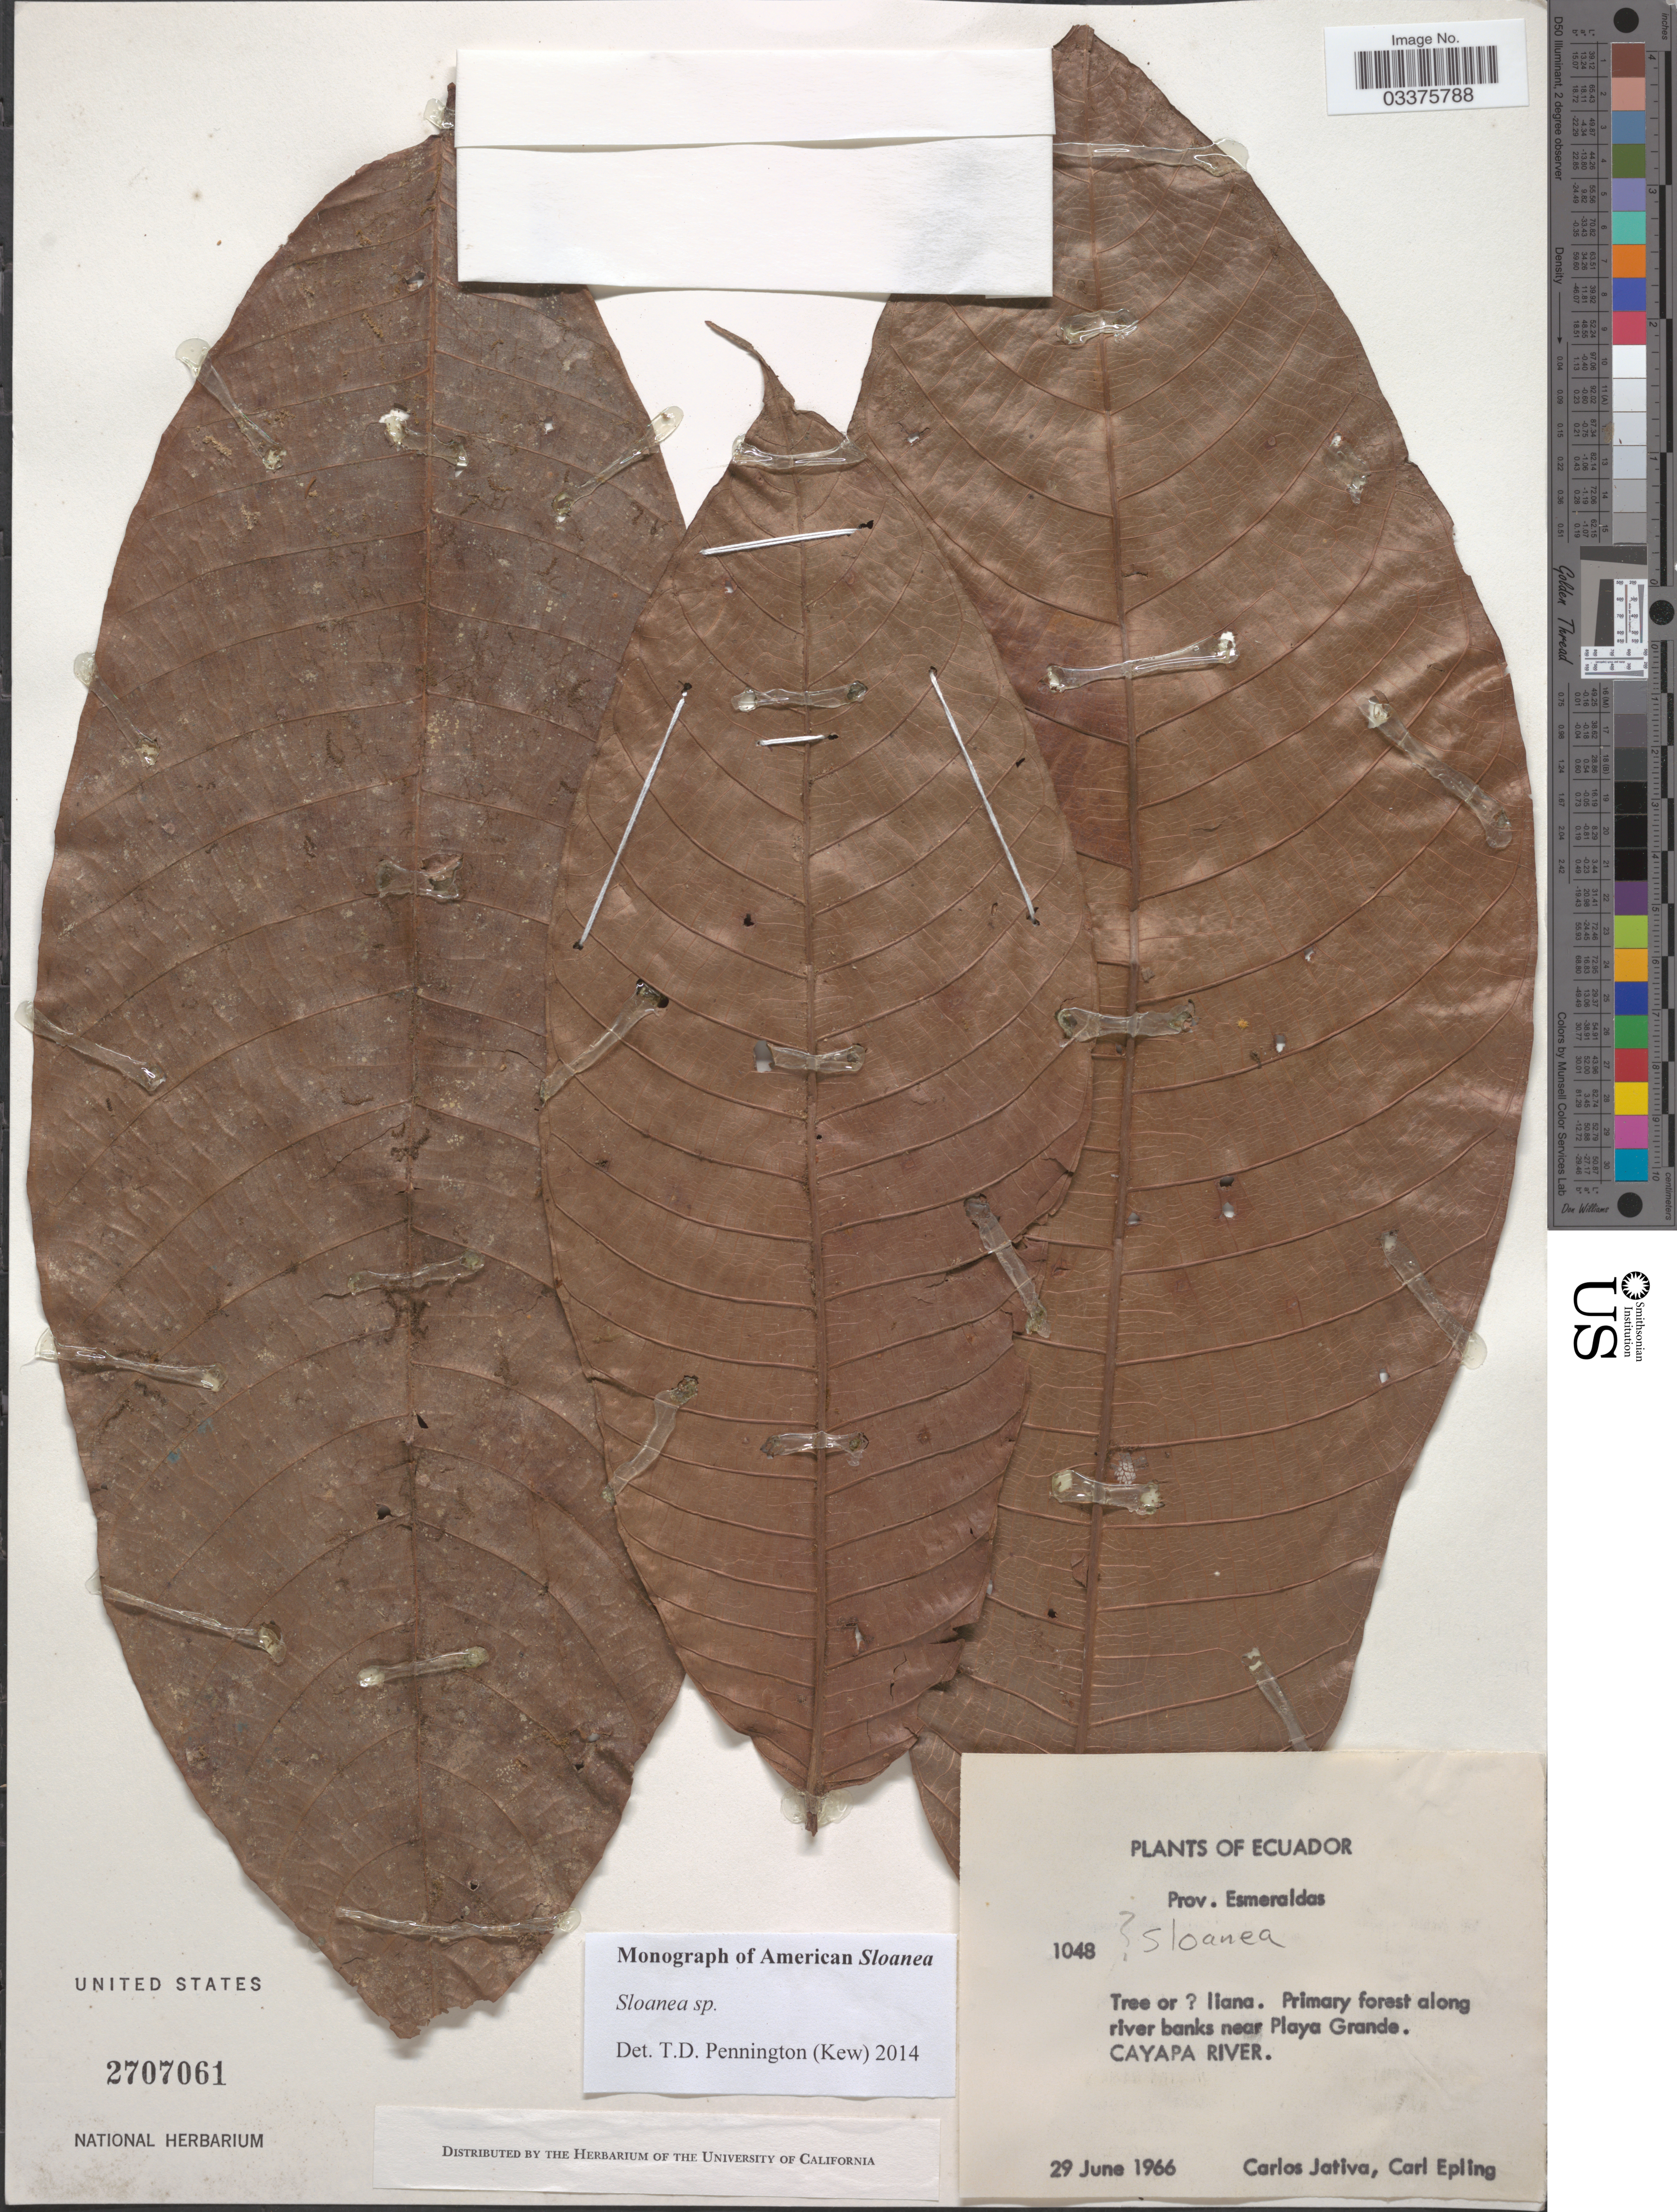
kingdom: Plantae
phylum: Tracheophyta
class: Magnoliopsida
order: Oxalidales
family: Elaeocarpaceae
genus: Sloanea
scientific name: Sloanea sp.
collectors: C. D. Játiva & C. C. Epling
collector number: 1048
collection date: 1966-06-29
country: Ecuador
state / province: Esmeraldas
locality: Along river banks near Playa Grande. Cayapa River.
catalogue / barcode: US 2707061